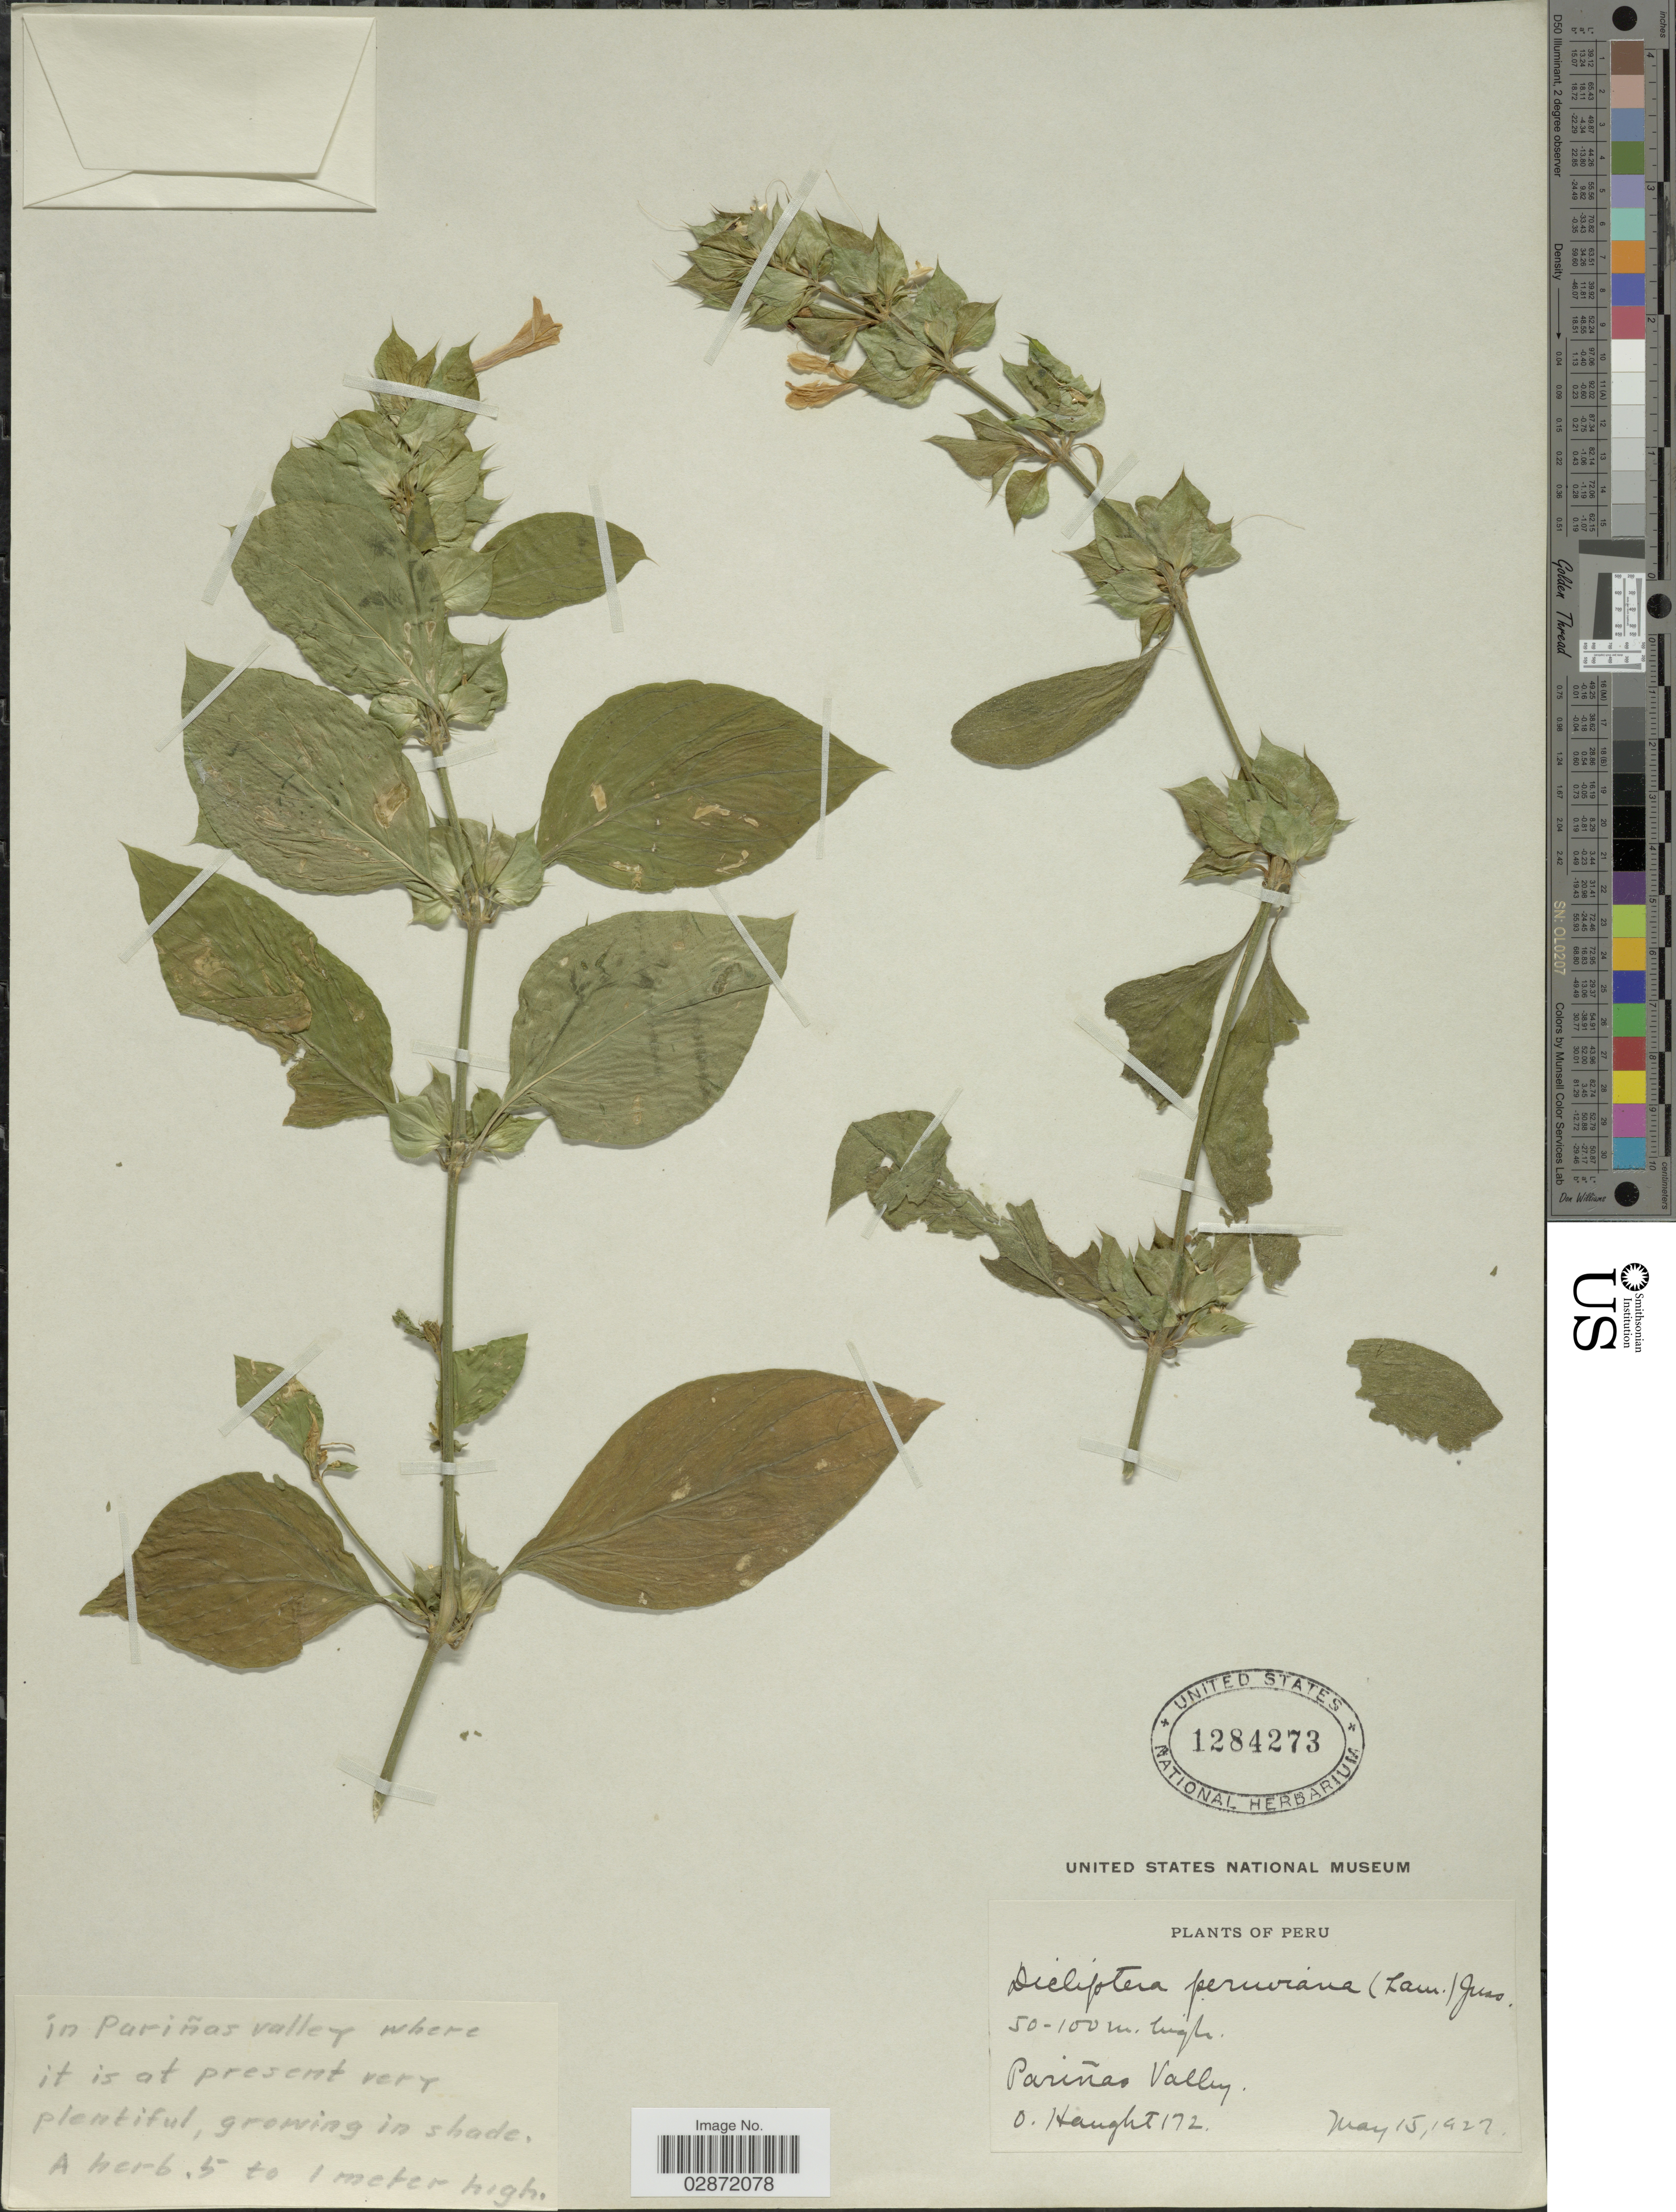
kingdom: Plantae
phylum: Tracheophyta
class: Magnoliopsida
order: Lamiales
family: Acanthaceae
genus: Dicliptera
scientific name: Dicliptera peruviana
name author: (Ruiz & Pav.) Juss.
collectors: O. Haught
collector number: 172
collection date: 1927-05-15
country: Peru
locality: Pariñas Valley.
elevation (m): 50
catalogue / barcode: US 1284273